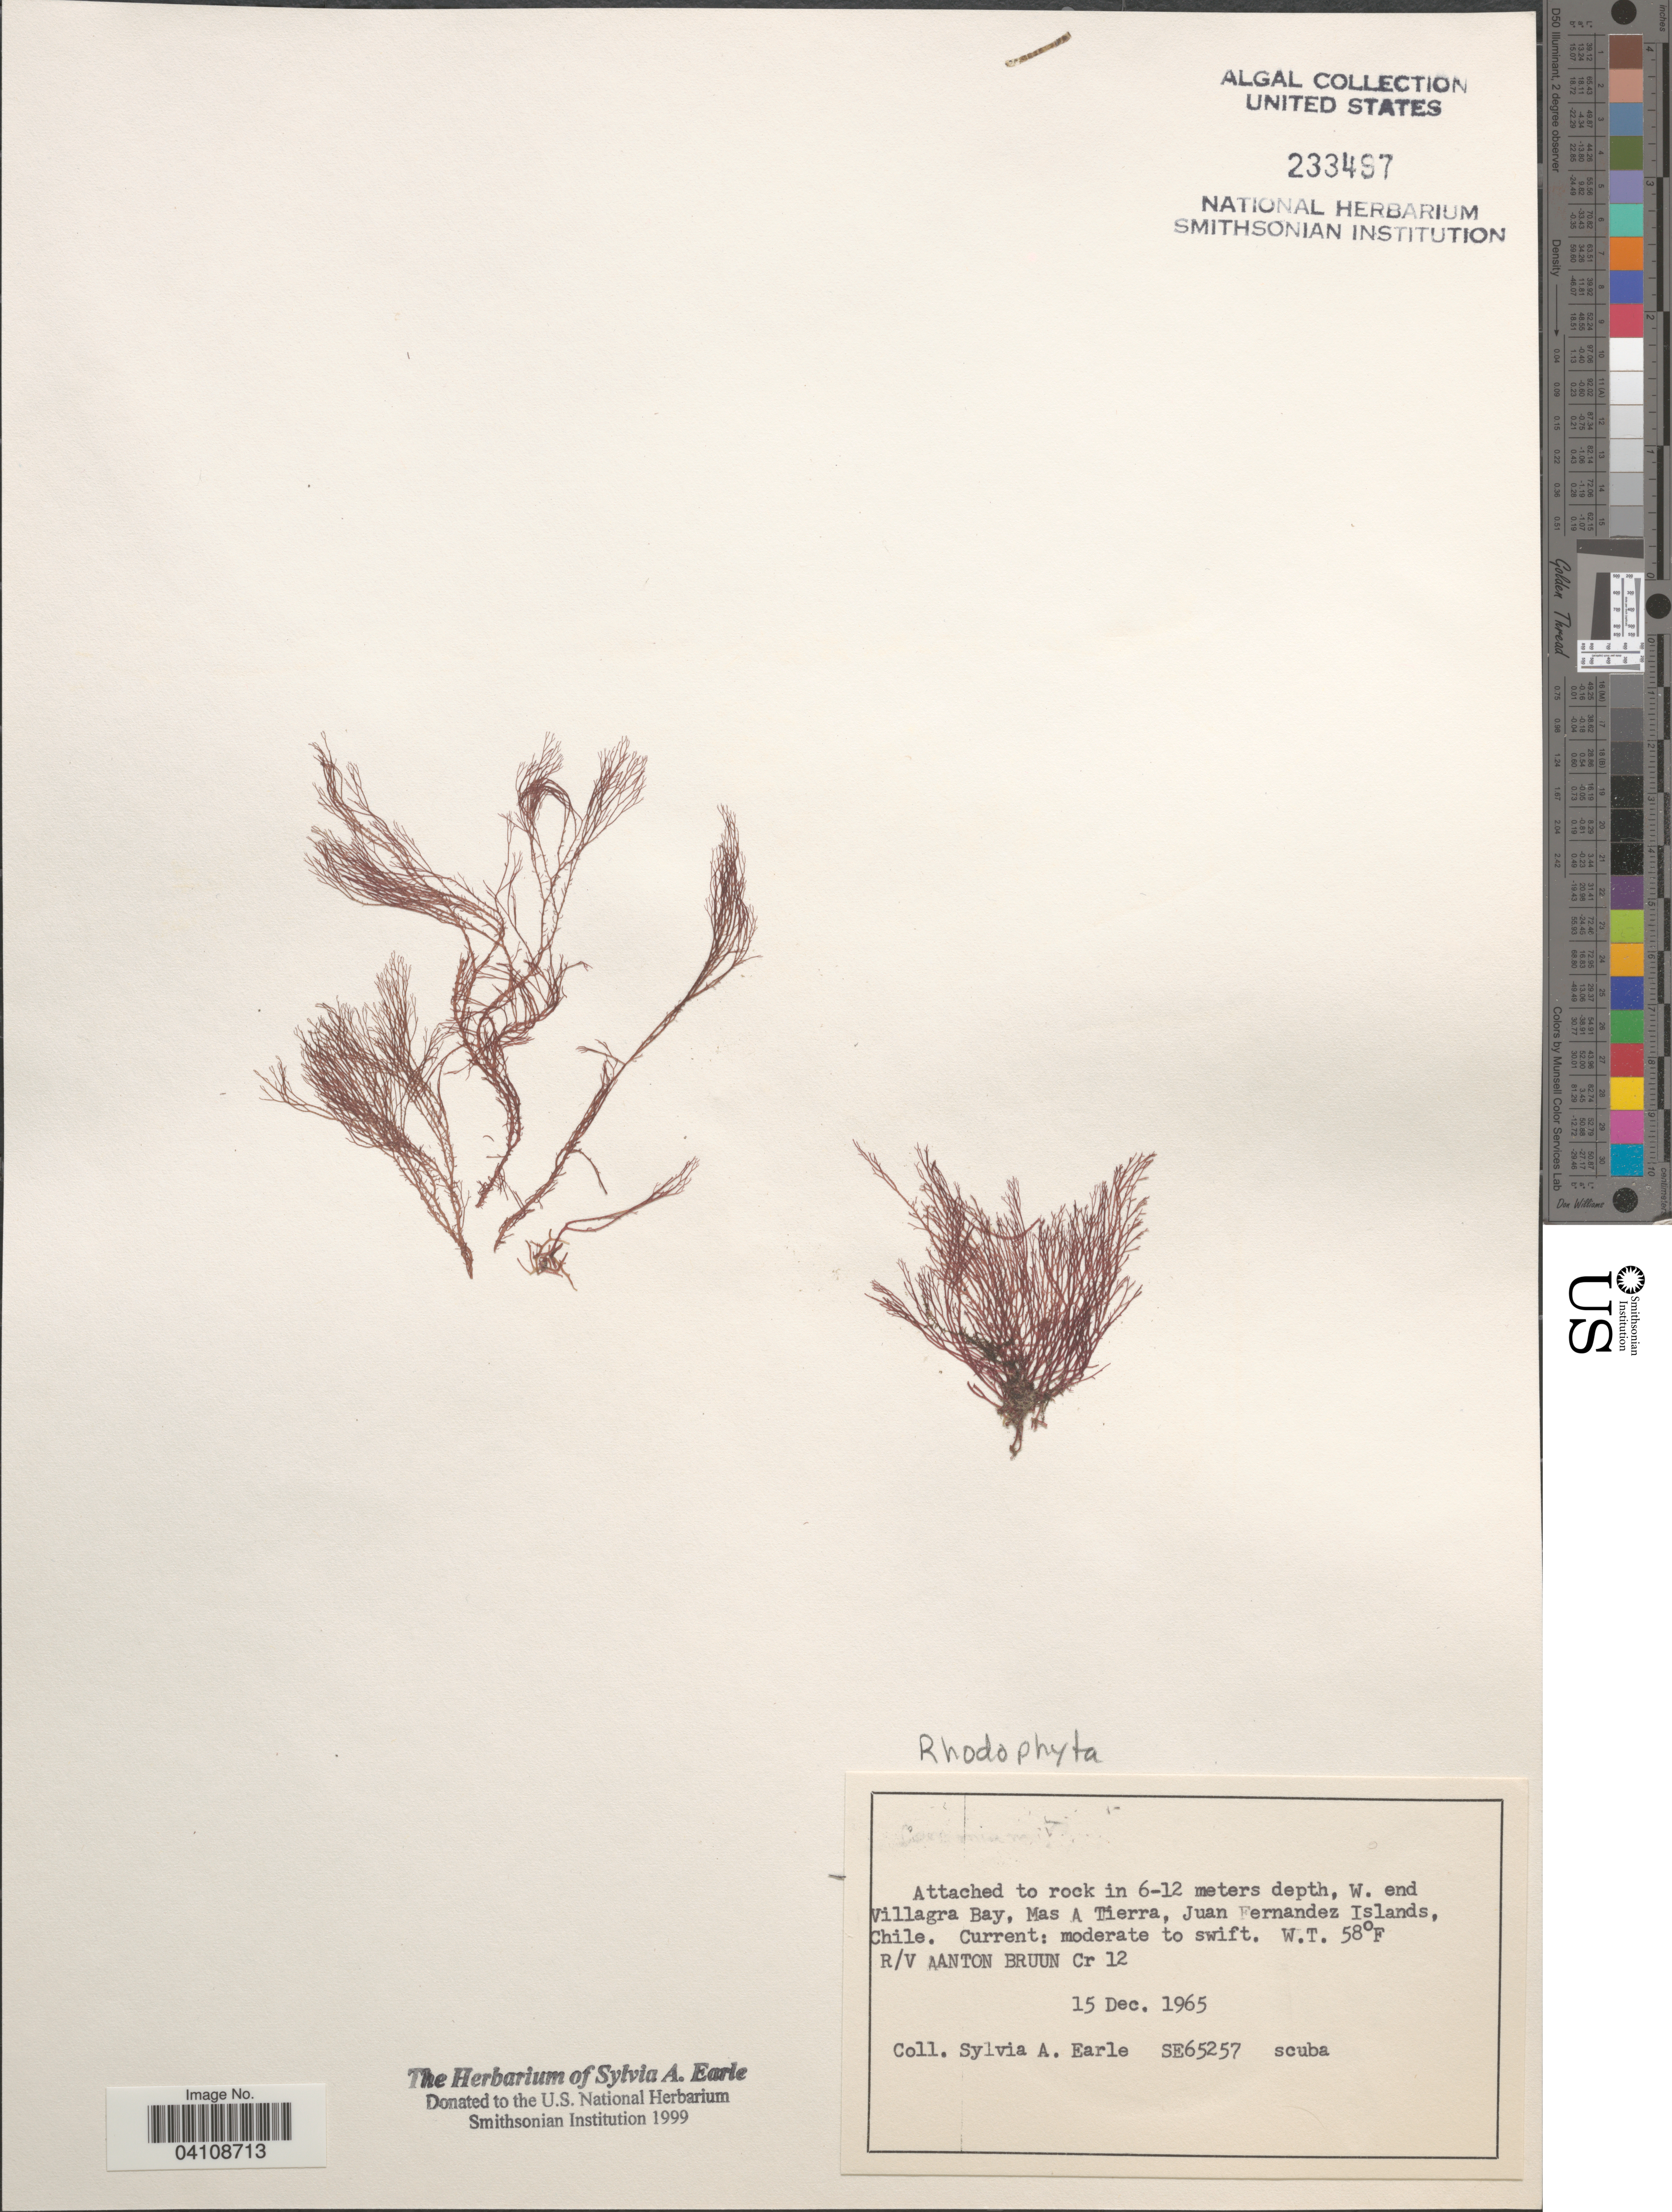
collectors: S. A. Earle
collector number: SE65257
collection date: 1965-12-15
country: Chile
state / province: Valparaíso (V)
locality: W. end Villagra Bay, Mas A Tierra, Juan Fernandez Islands. R/V Anton Bruun Cr 12.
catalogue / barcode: US 233497